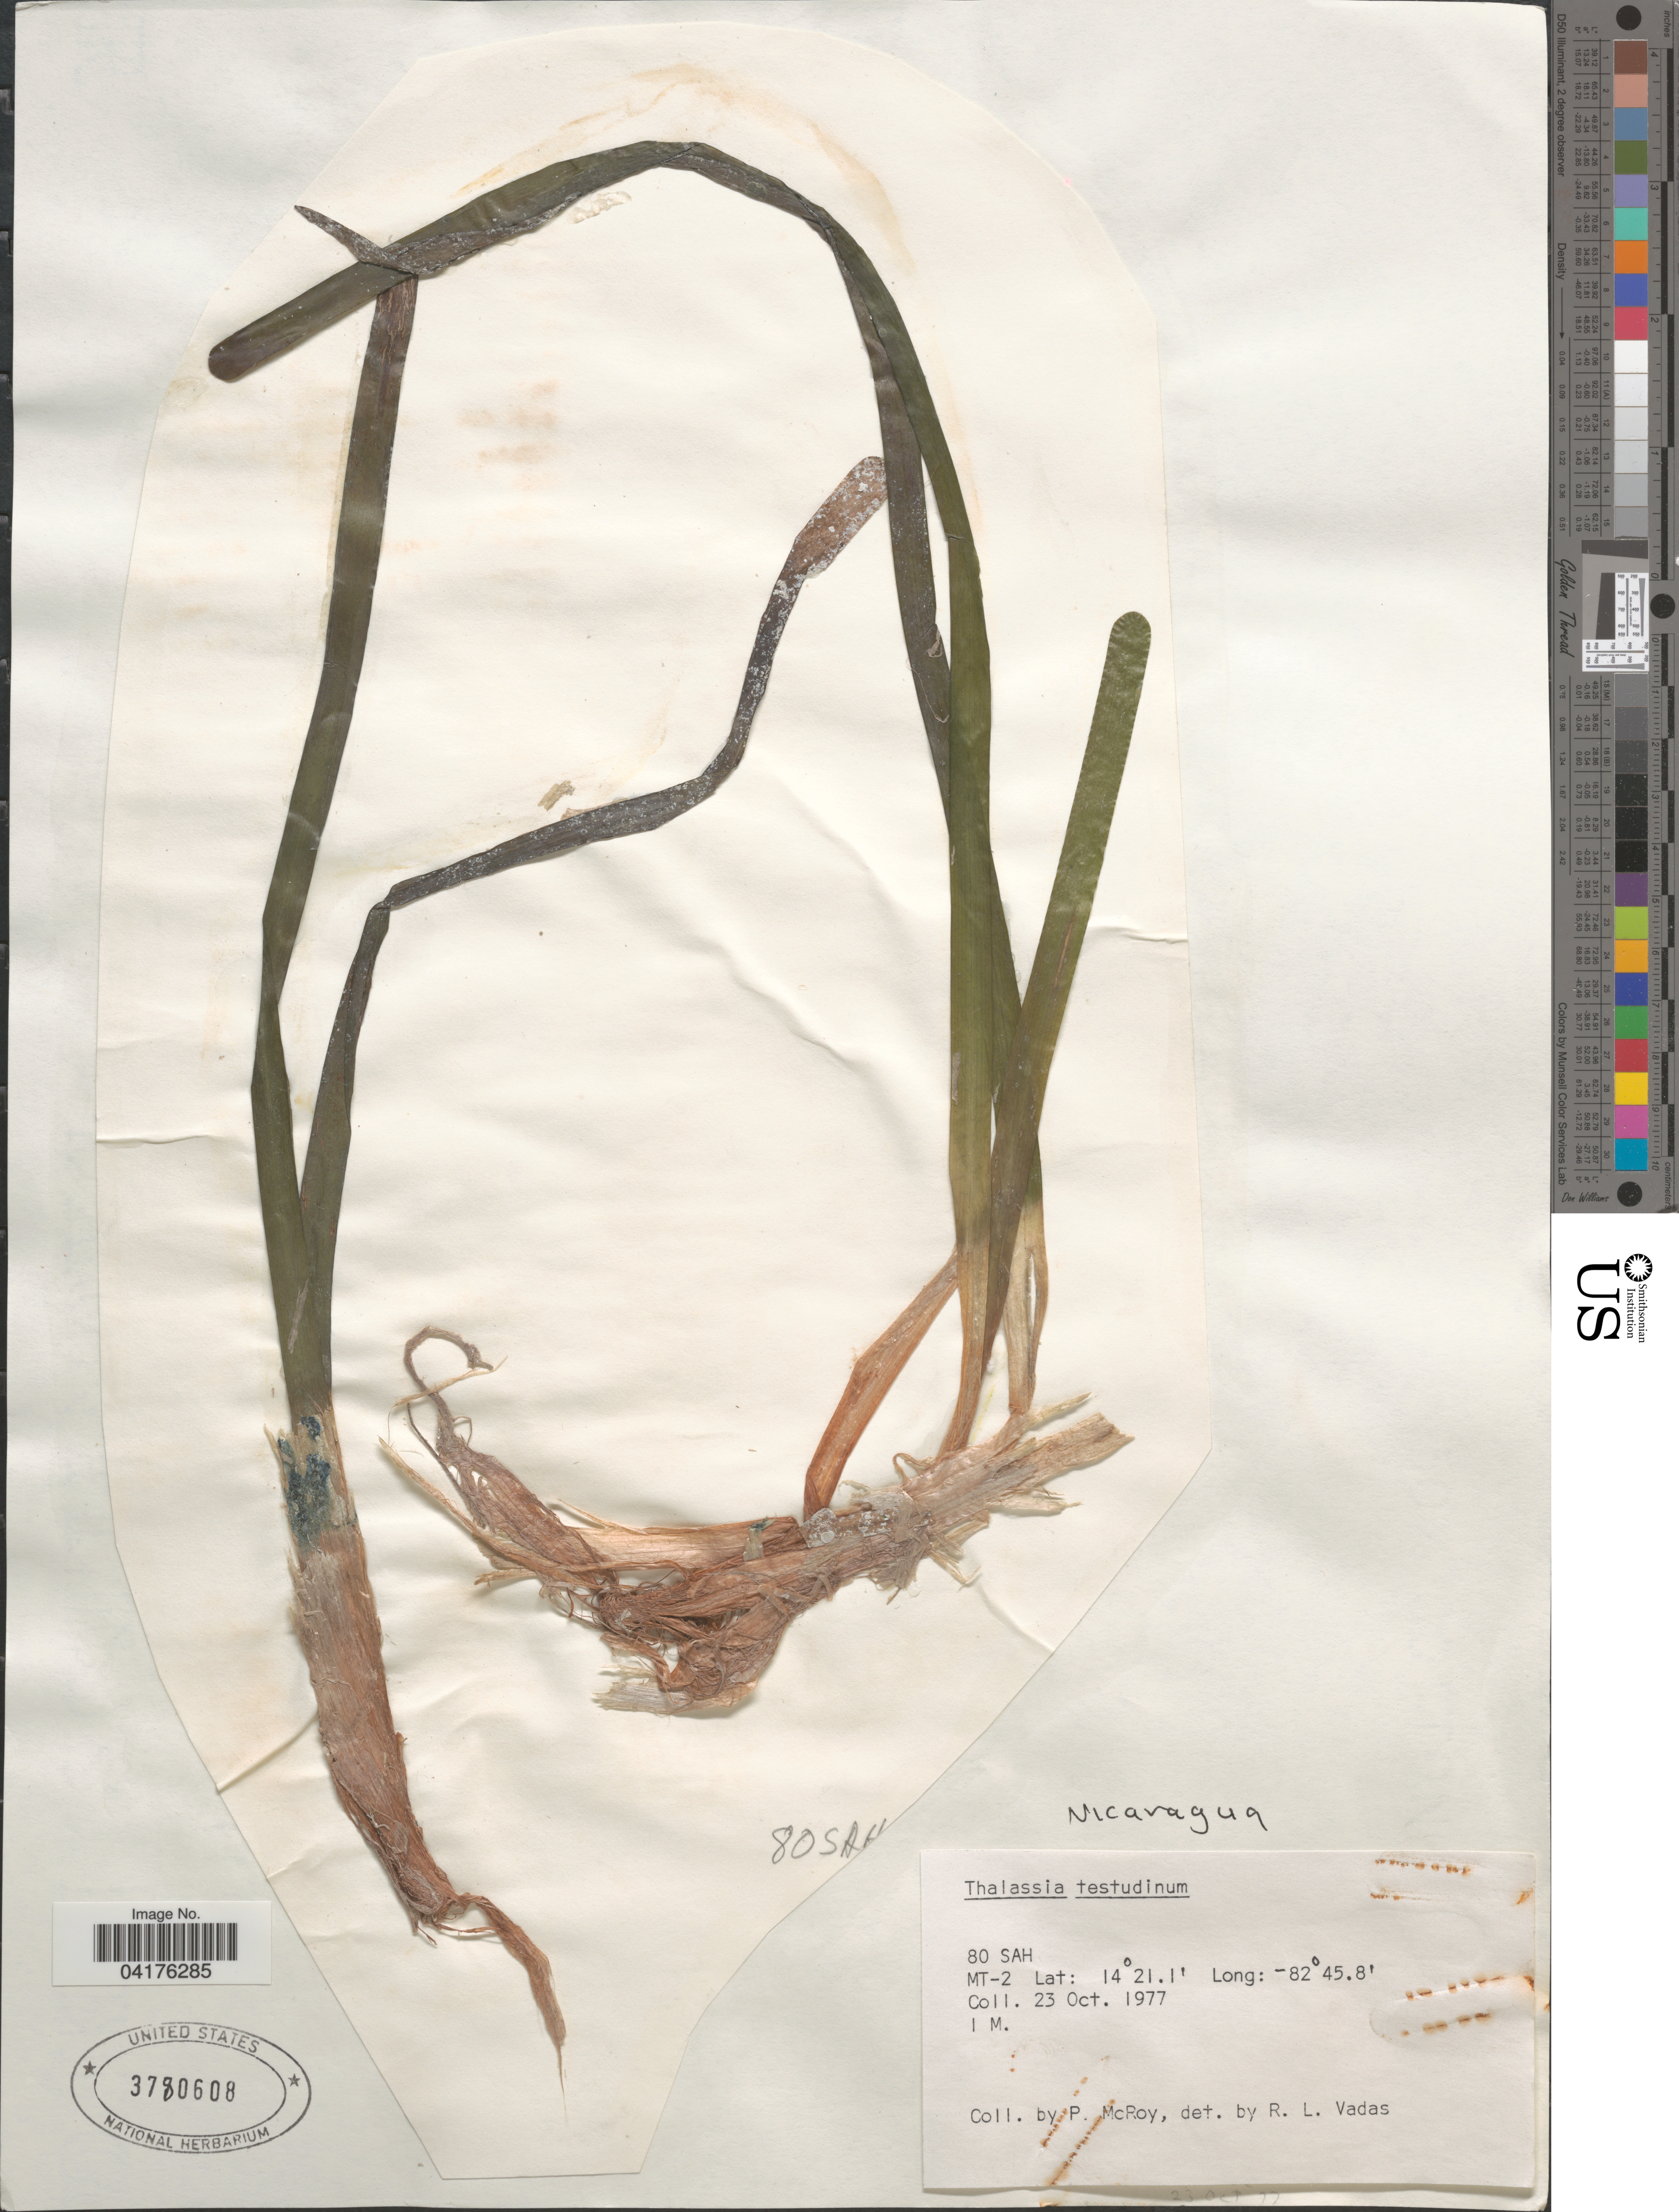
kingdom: Plantae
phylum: Tracheophyta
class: Liliopsida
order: Alismatales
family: Hydrocharitaceae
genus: Thalassia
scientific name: Thalassia testudinum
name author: Banks & Sol. ex K.D. Koenig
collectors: P. McRoy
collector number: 80SAH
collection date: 1977-10-23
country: Nicaragua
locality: MT-2.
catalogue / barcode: US 3780608